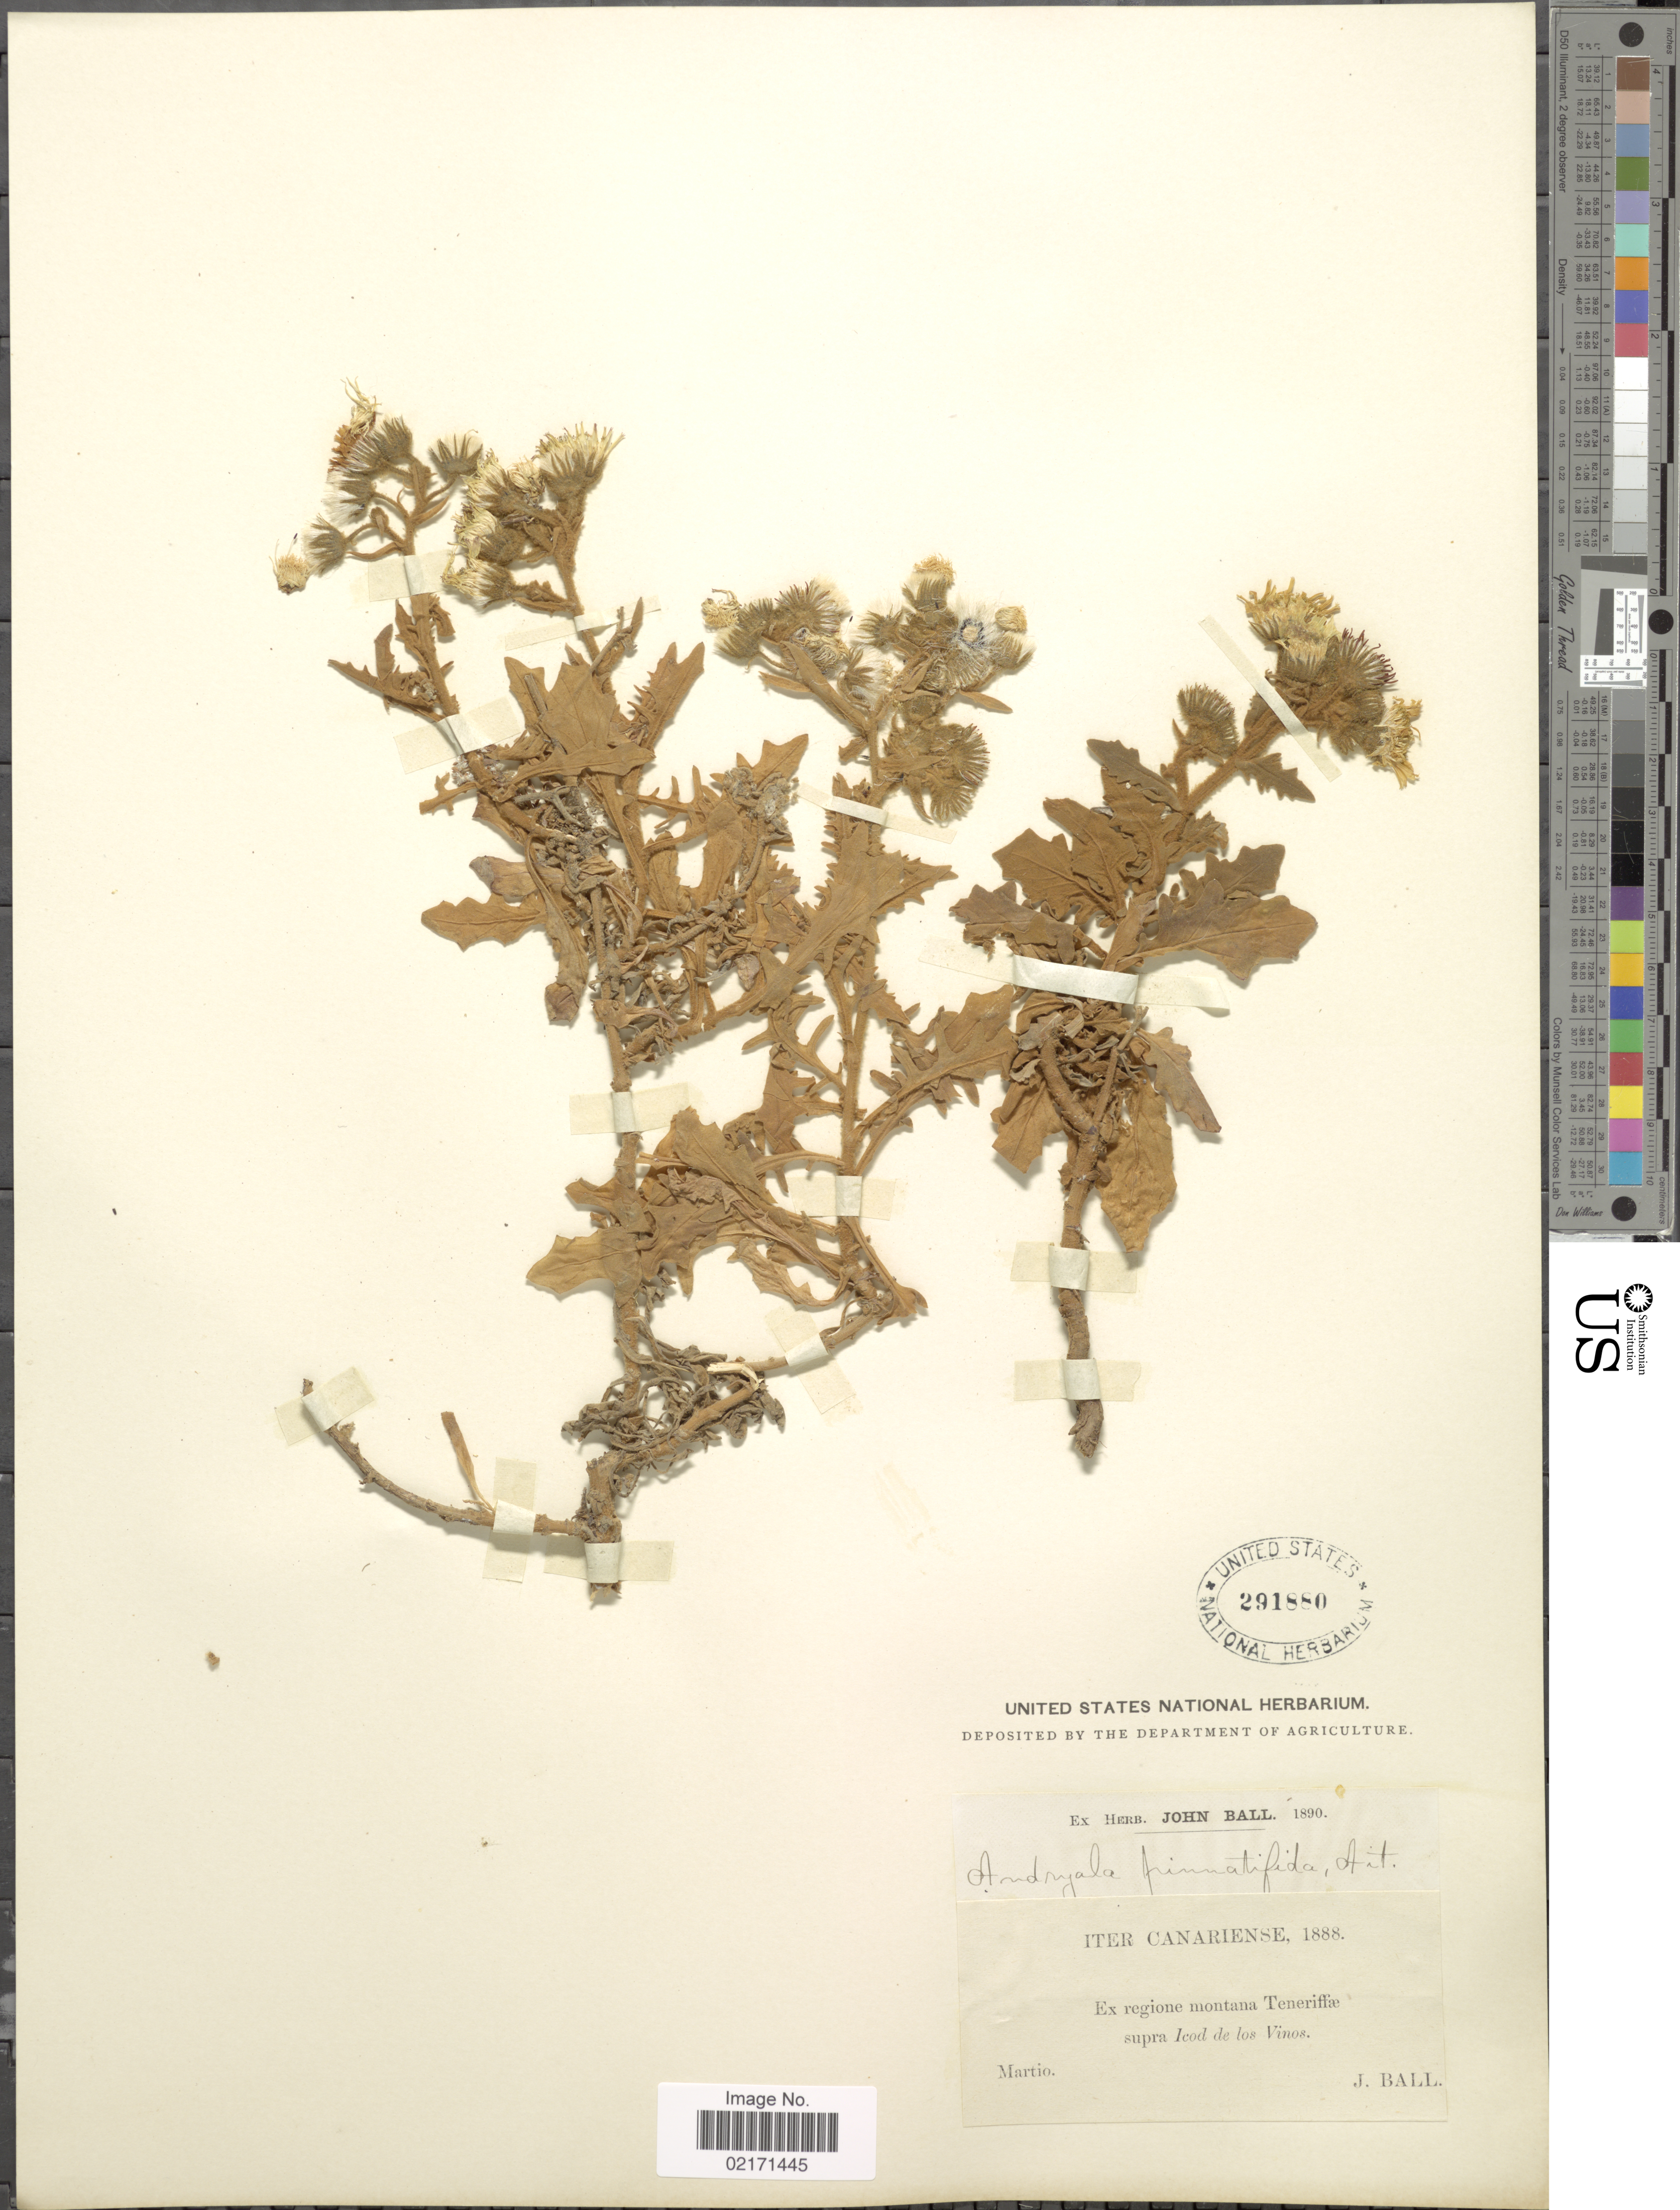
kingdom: Plantae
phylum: Tracheophyta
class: Magnoliopsida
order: Asterales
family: Asteraceae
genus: Andryala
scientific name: Andryala pinnatifida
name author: Aiton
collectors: J. Ball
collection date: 1888-03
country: Spain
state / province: Canarias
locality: Teneriffe, supra lcod de los Vinos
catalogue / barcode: US 291880